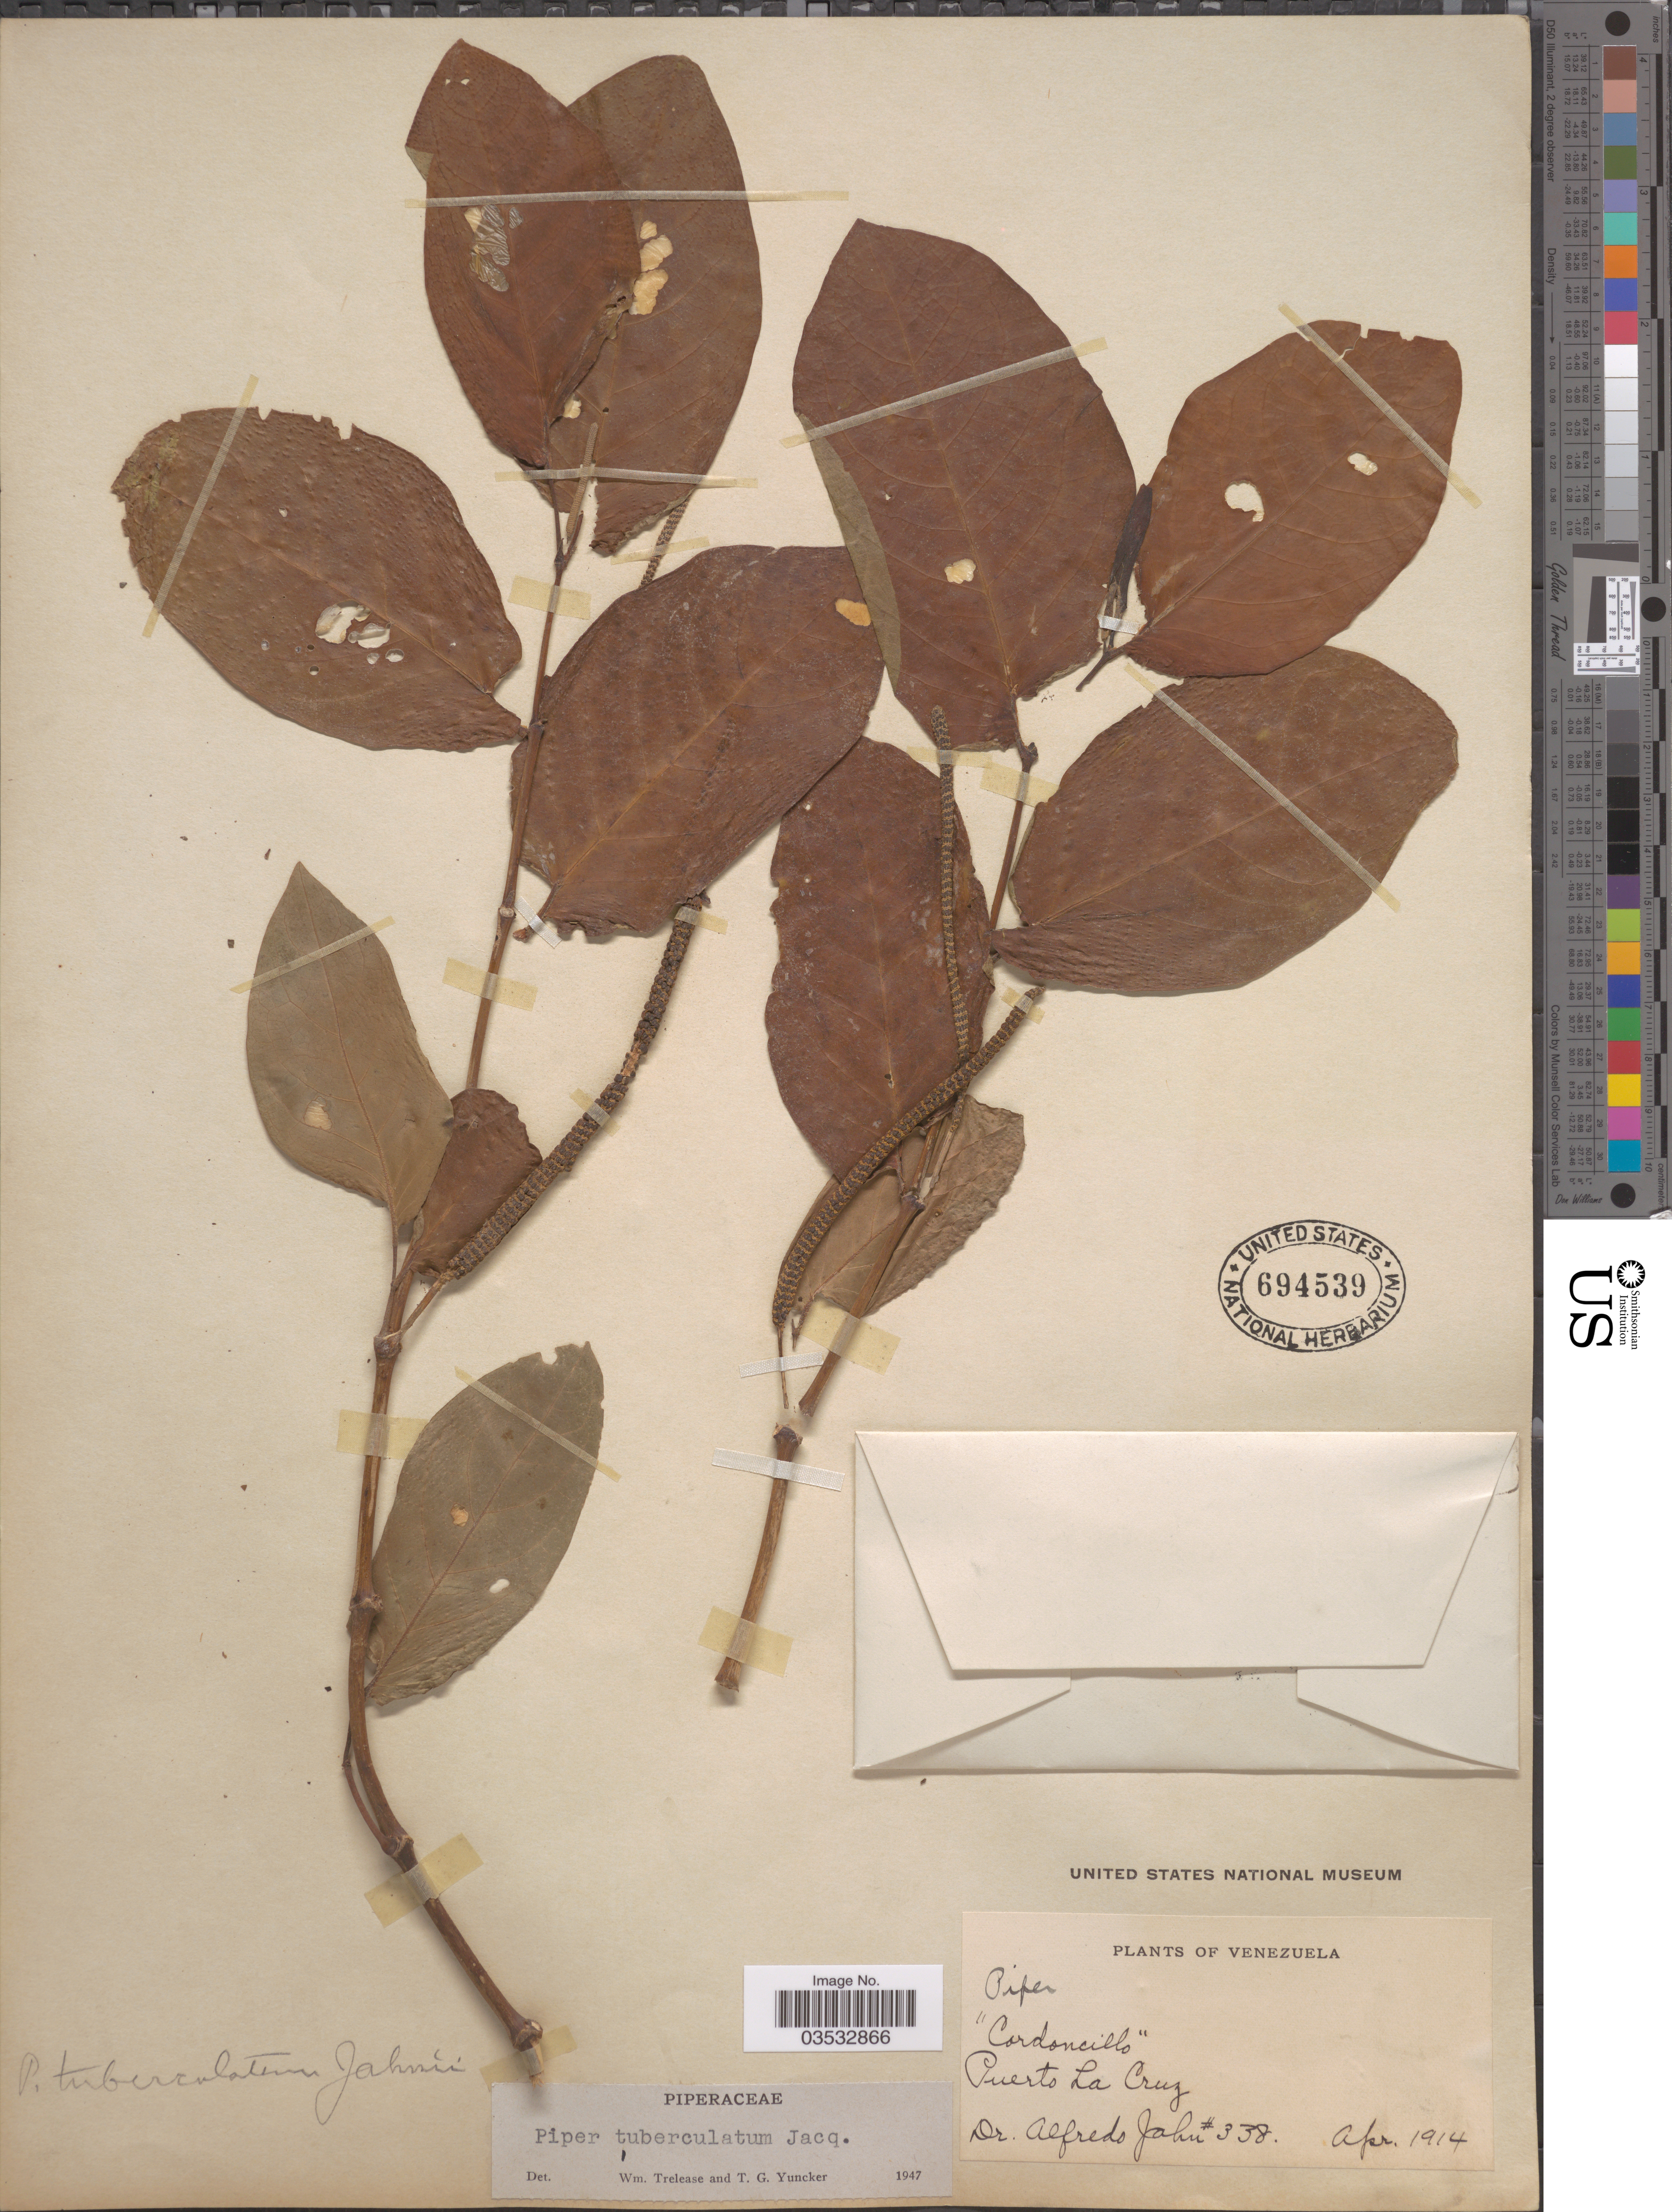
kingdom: Plantae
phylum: Tracheophyta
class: Magnoliopsida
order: Piperales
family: Piperaceae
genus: Piper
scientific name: Piper tuberculatum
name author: Jacq.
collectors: A. Jahn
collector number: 338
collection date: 1914-04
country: Venezuela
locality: Puerto La Cruz.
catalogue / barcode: US 694539